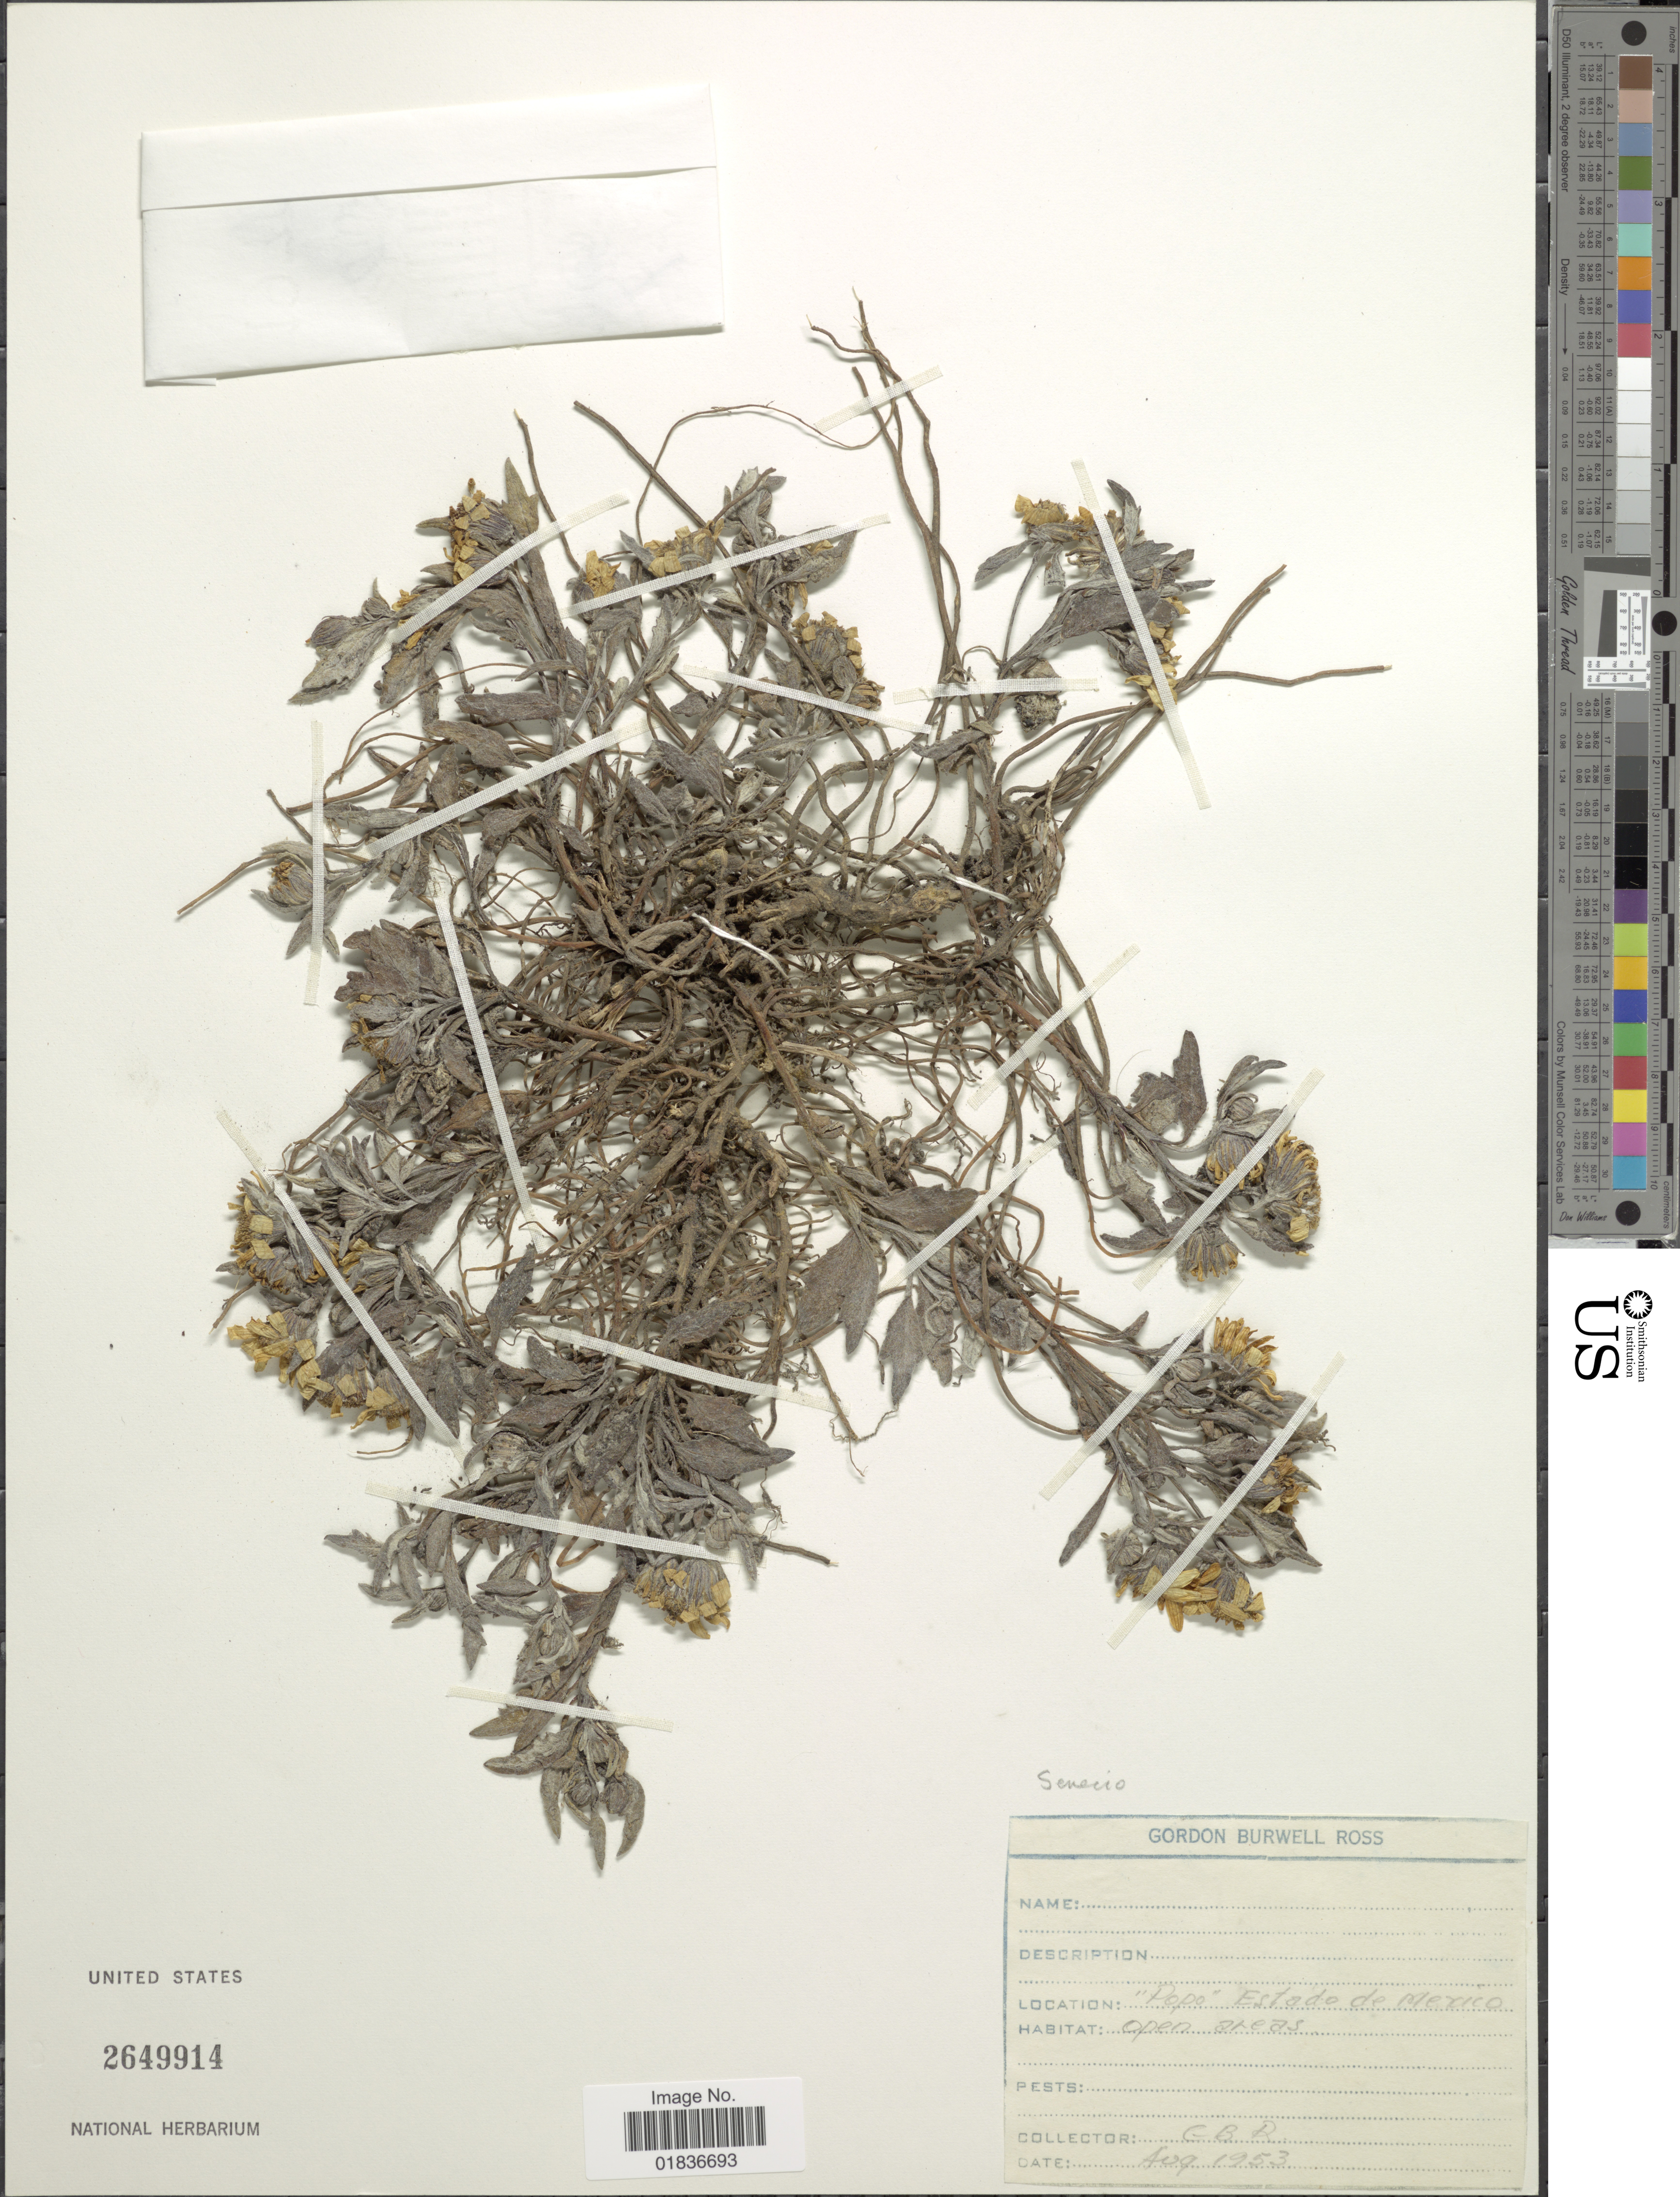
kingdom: Plantae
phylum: Tracheophyta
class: Magnoliopsida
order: Asterales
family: Asteraceae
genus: Senecio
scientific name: Senecio sp.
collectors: G. B. Ross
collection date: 1953-08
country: Mexico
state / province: México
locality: Popo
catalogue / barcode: US 2649914